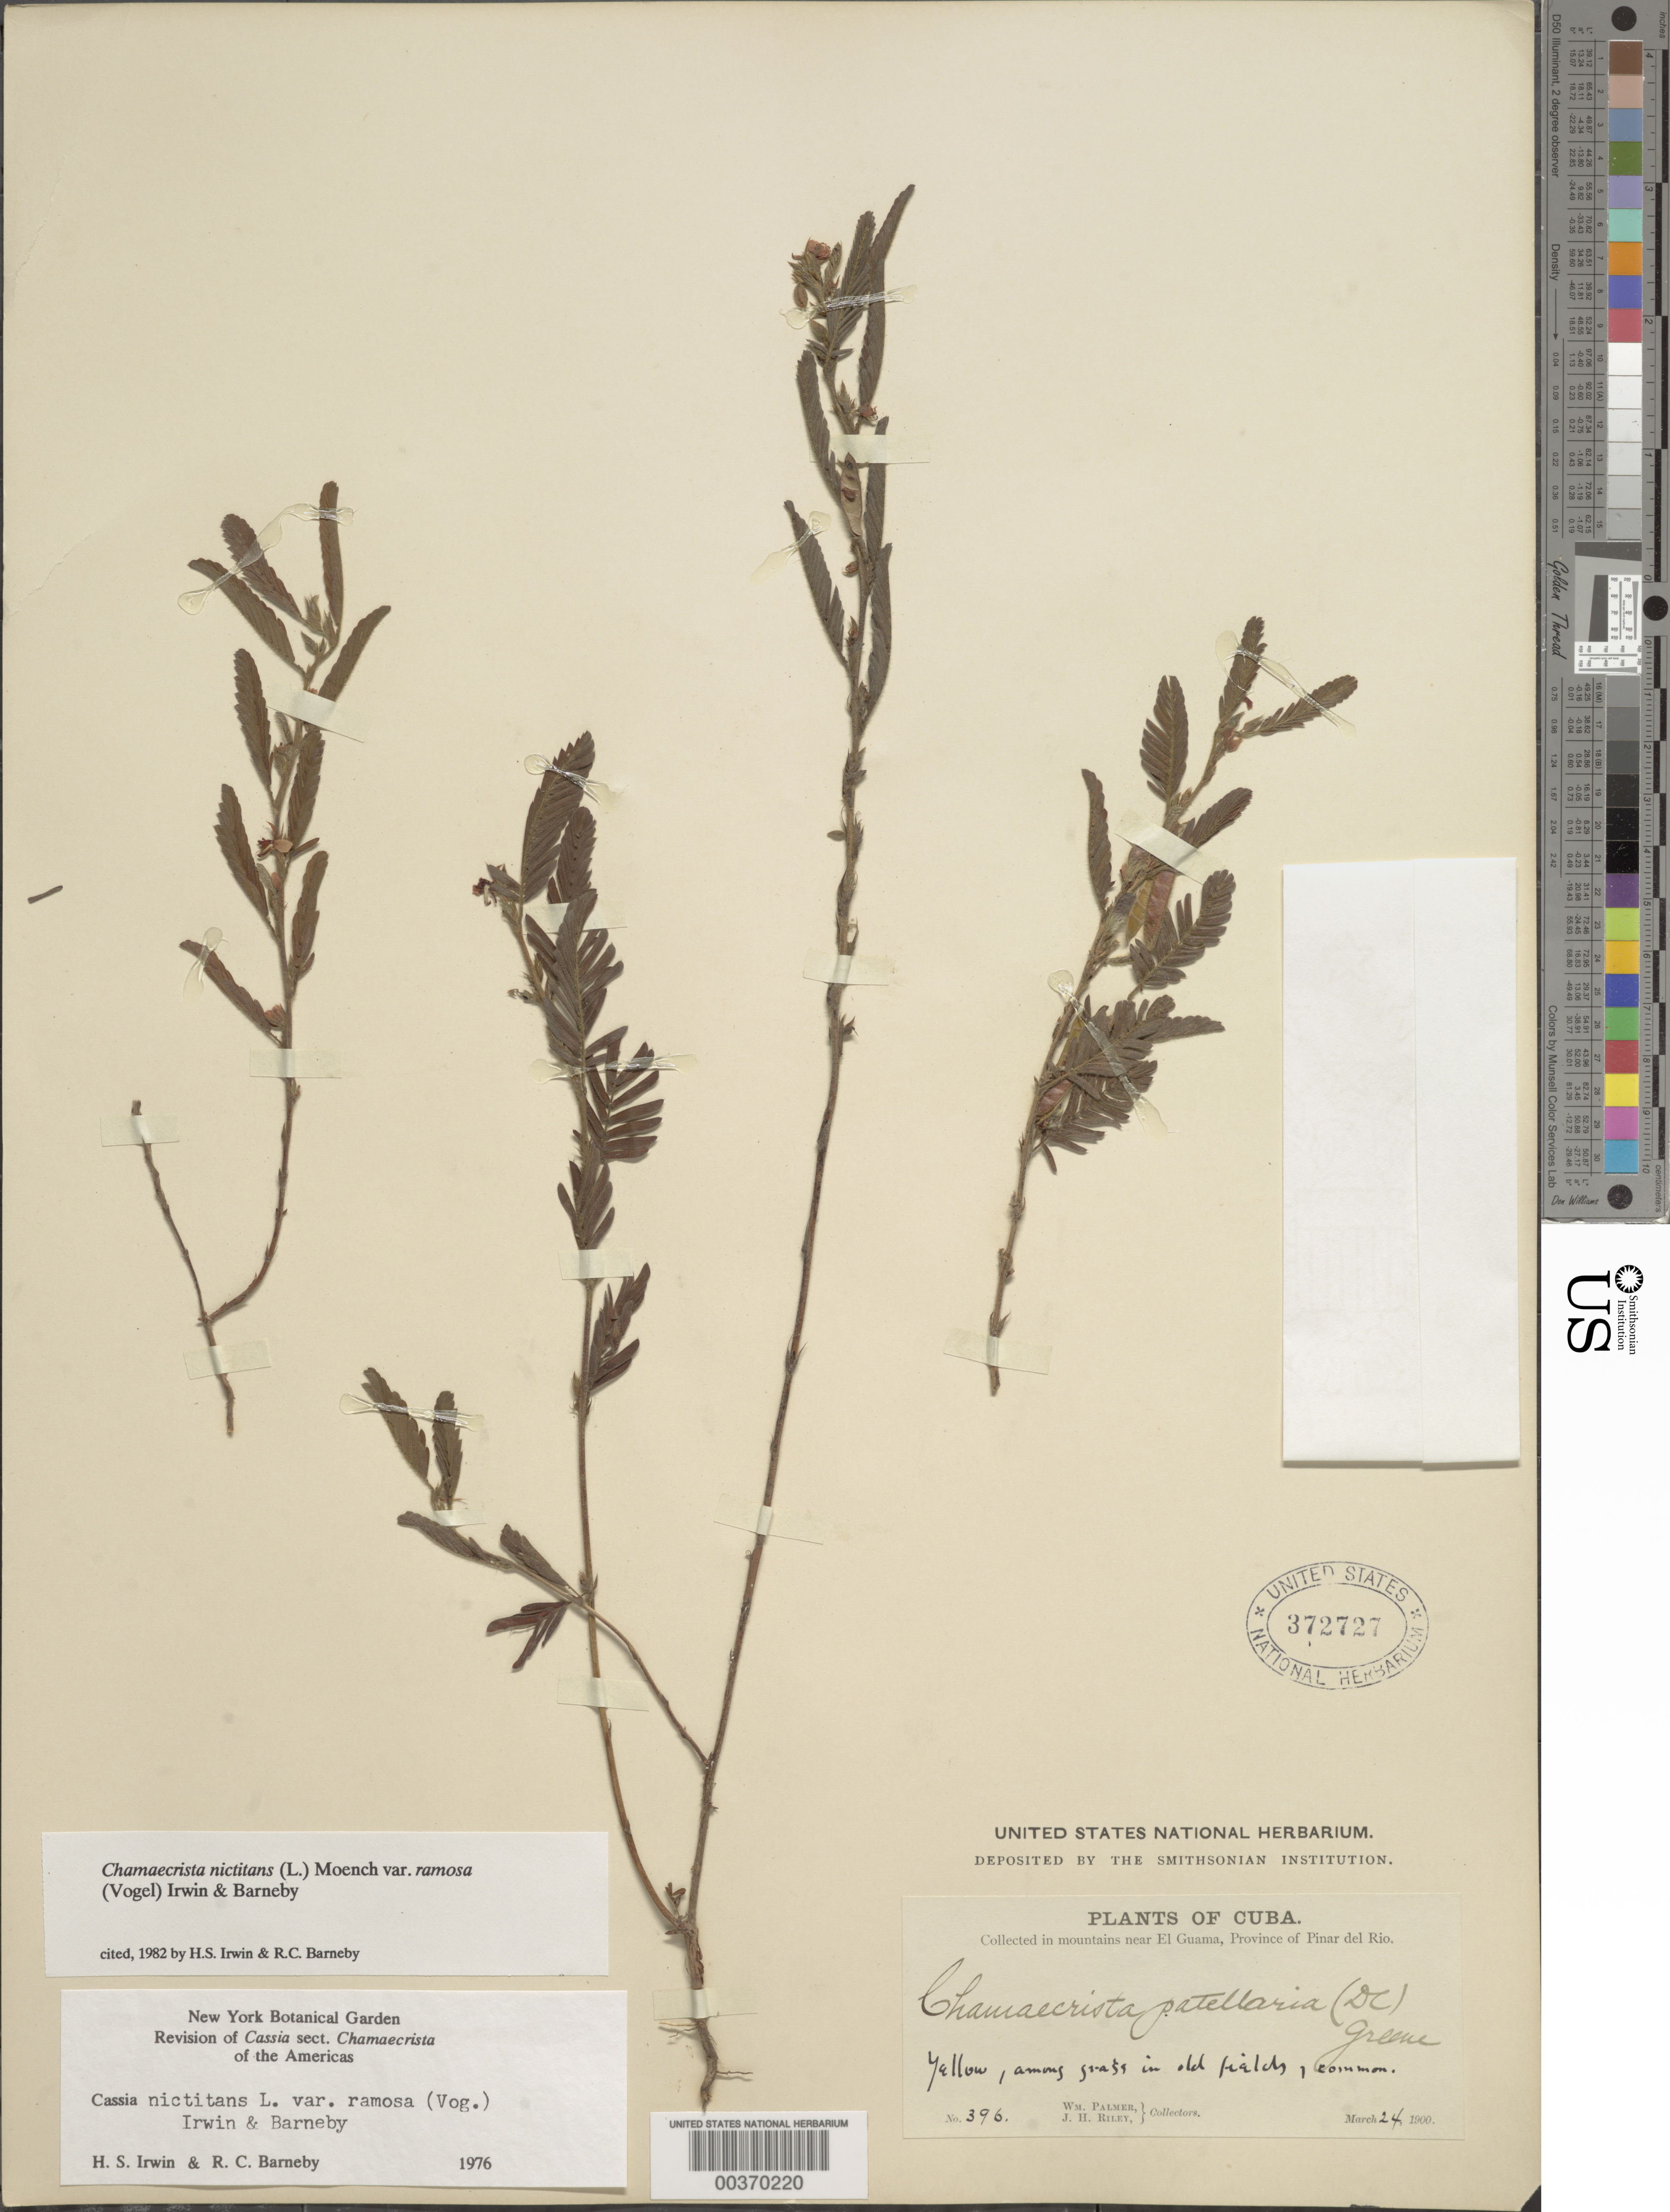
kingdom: Plantae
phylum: Tracheophyta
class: Magnoliopsida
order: Fabales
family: Fabaceae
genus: Chamaecrista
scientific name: Chamaecrista nictitans var. ramosa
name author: (Vogel) H.S. Irwin & Barneby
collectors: W. Palmer & J. H. Riley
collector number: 396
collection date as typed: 24 Mar 1900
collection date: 1900-03-24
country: Cuba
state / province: Pinar del Río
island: Greater Antilles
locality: In mountains near el guana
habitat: Among grass in old fields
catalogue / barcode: US 372727